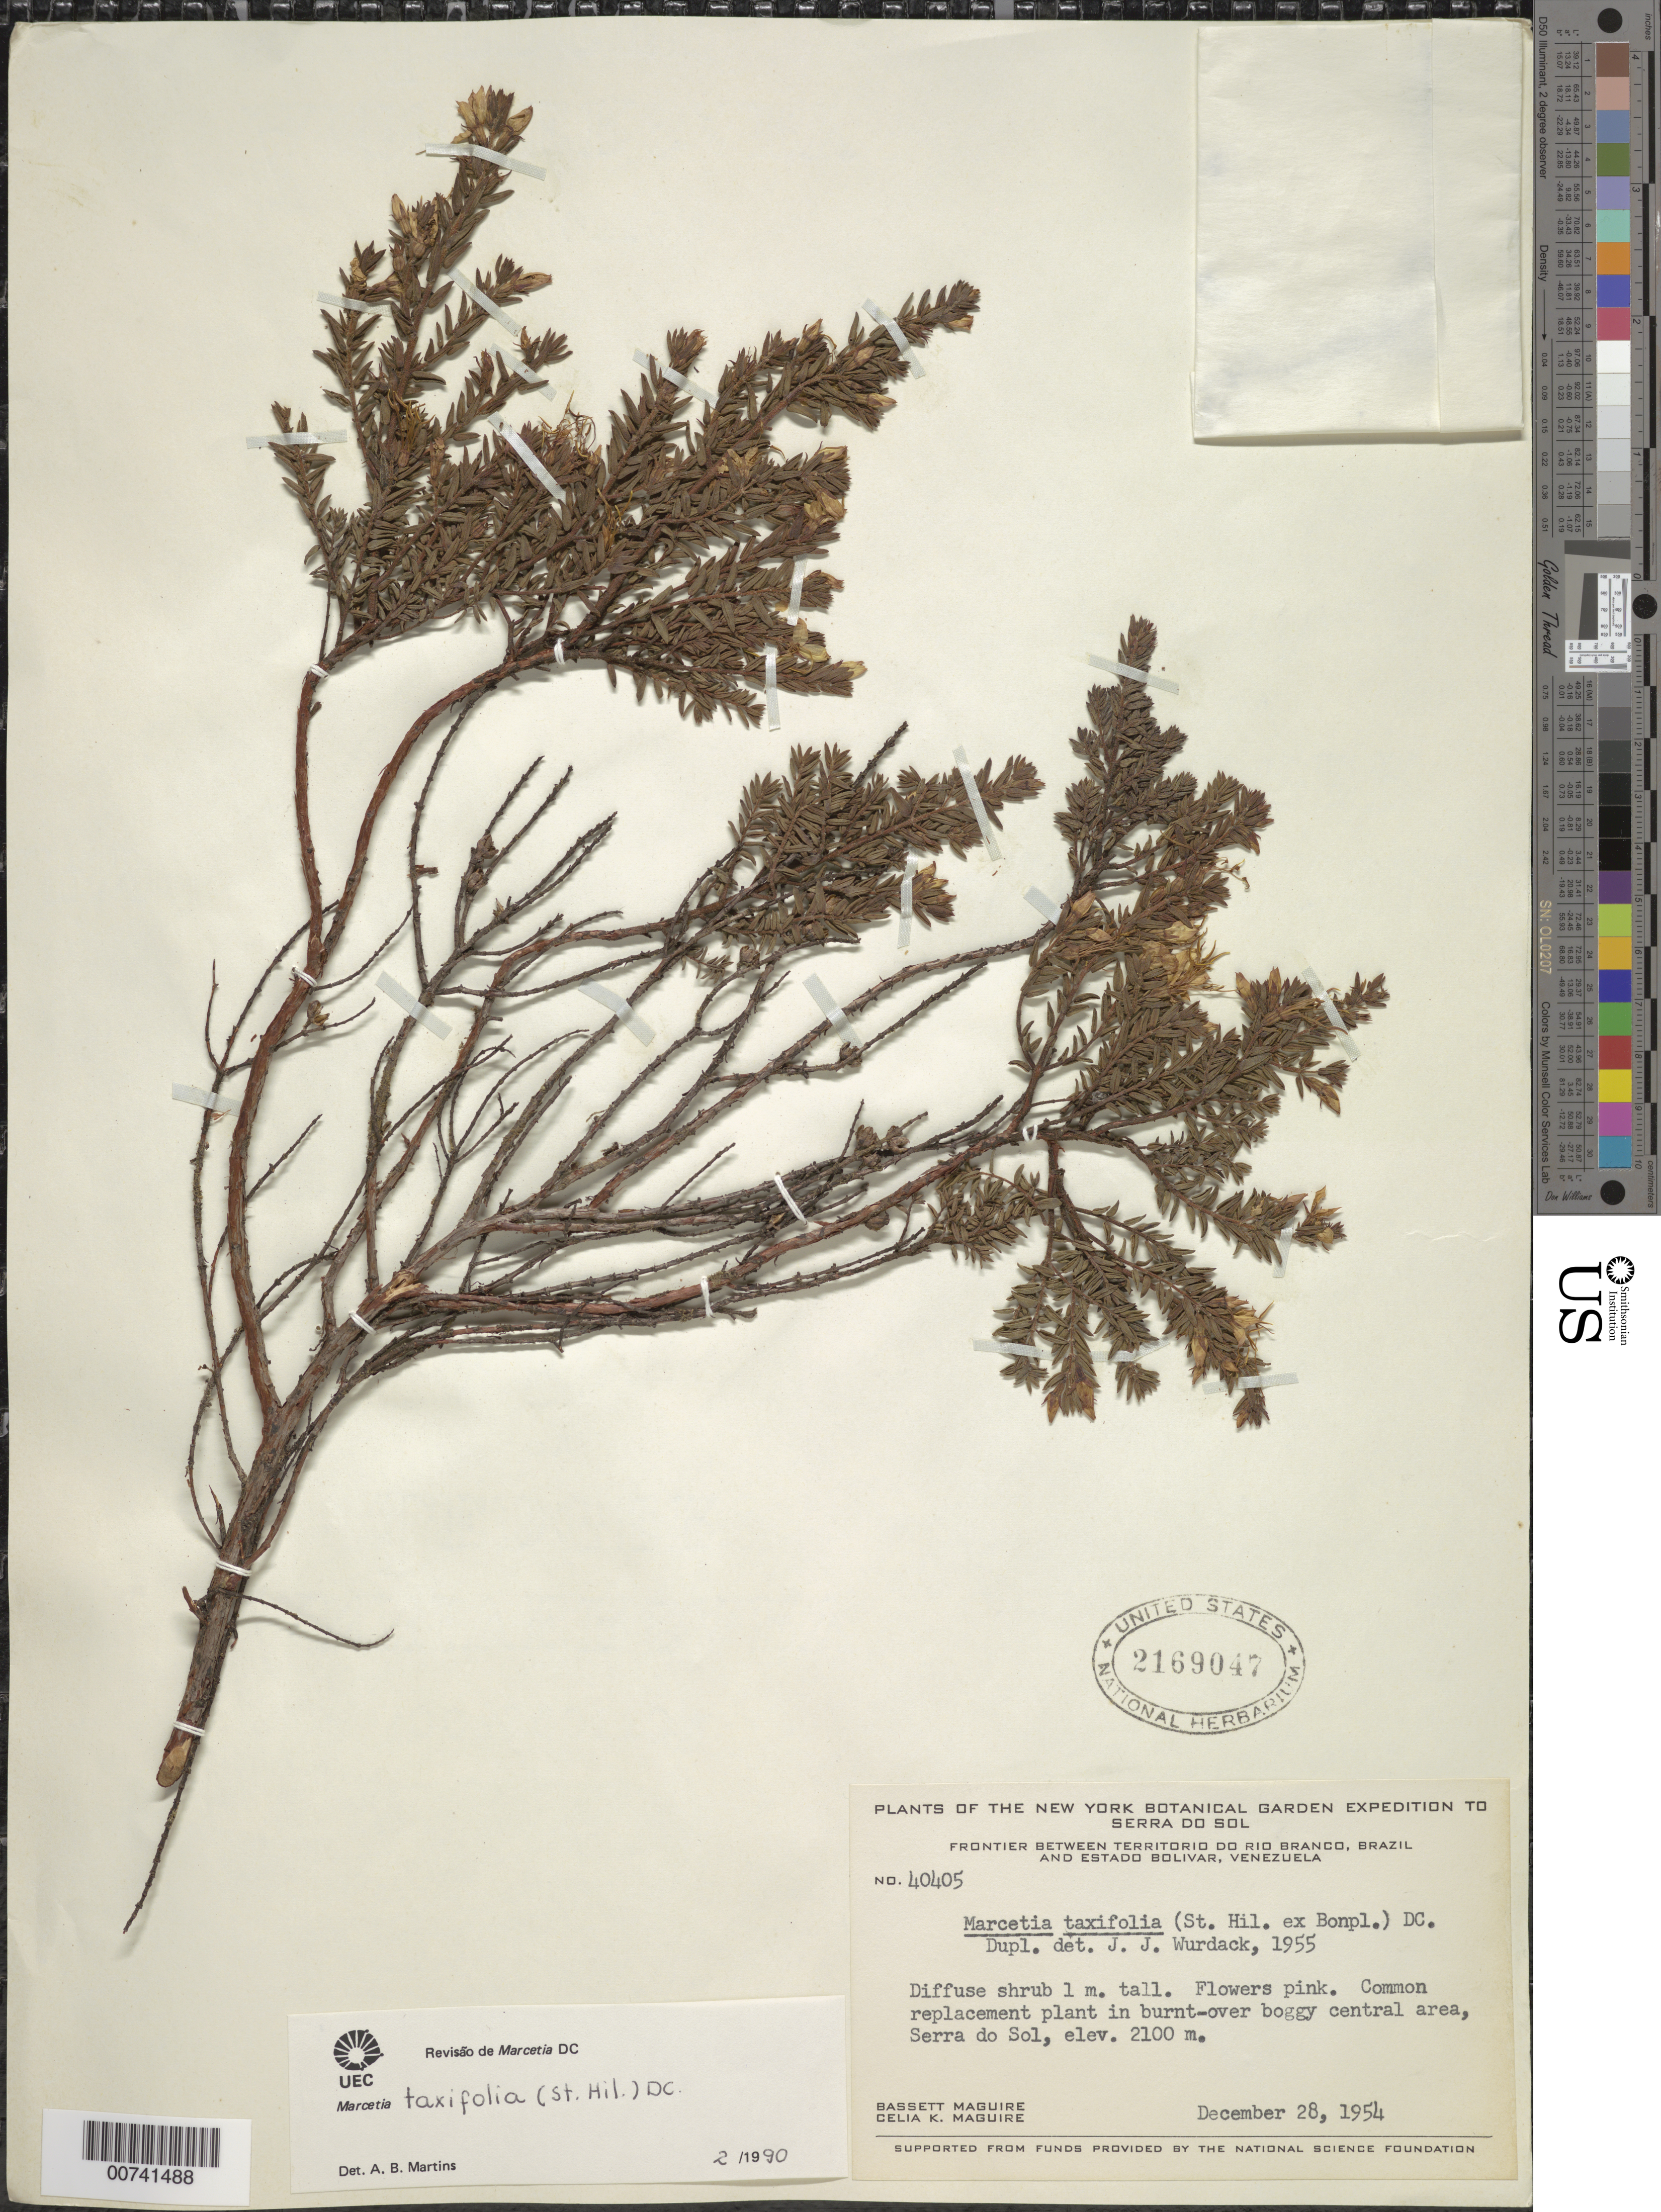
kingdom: Plantae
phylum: Tracheophyta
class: Magnoliopsida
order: Myrtales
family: Melastomataceae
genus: Marcetia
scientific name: Marcetia taxifolia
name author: (A. St.-Hil.) DC.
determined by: Martins, A. B.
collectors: B. Maguire & C. K. Maguire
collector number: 40405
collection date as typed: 28-Dec-54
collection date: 1954-12-28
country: Venezuela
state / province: Bolívar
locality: Serra do Sol, frontier betw. TerRiver do Río Branco, Brazil & Bolívar, Venezuela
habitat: Burnt-over boggy area; common replacement plant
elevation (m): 2100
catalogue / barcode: US 2169047